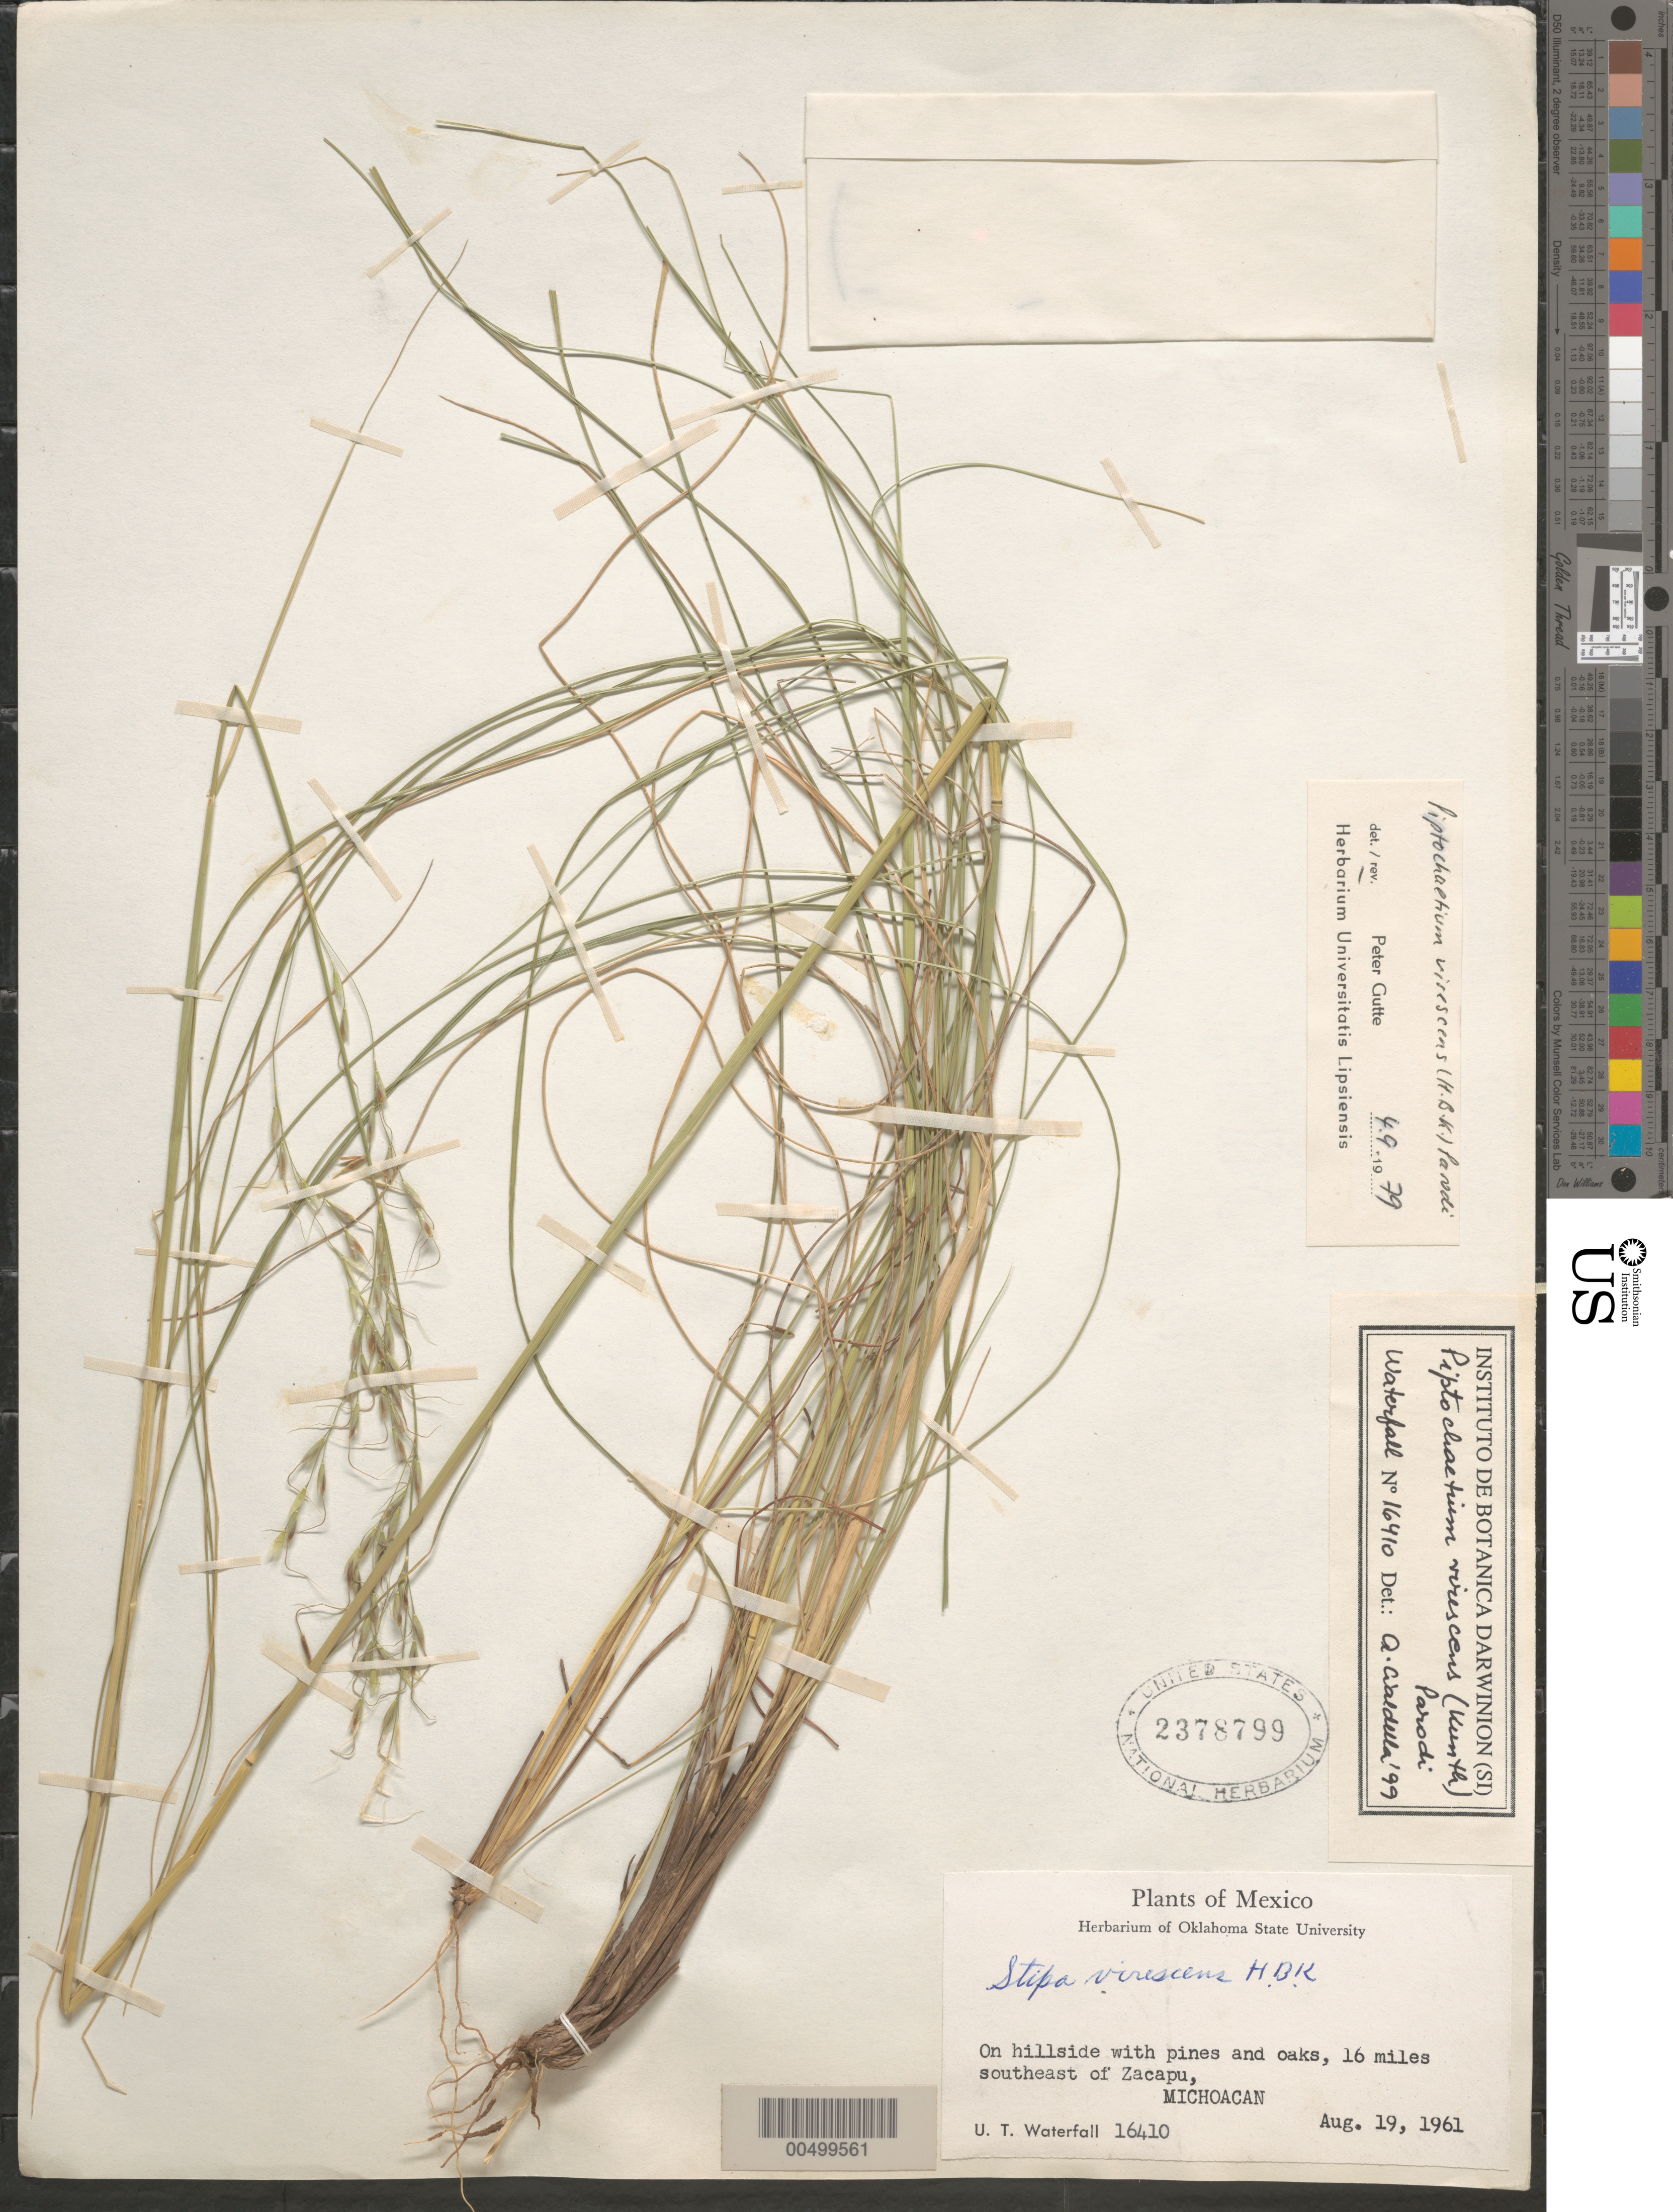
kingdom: Plantae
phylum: Tracheophyta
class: Liliopsida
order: Poales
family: Poaceae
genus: Piptochaetium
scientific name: Piptochaetium virescens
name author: (Kunth) Parodi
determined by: Gutte, P.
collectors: U. T. Waterfall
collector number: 16410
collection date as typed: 19 Aug 1961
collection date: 1961-08-19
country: Mexico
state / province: Michoacán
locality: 16 mi SE of Zacapu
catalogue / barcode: US 2378799